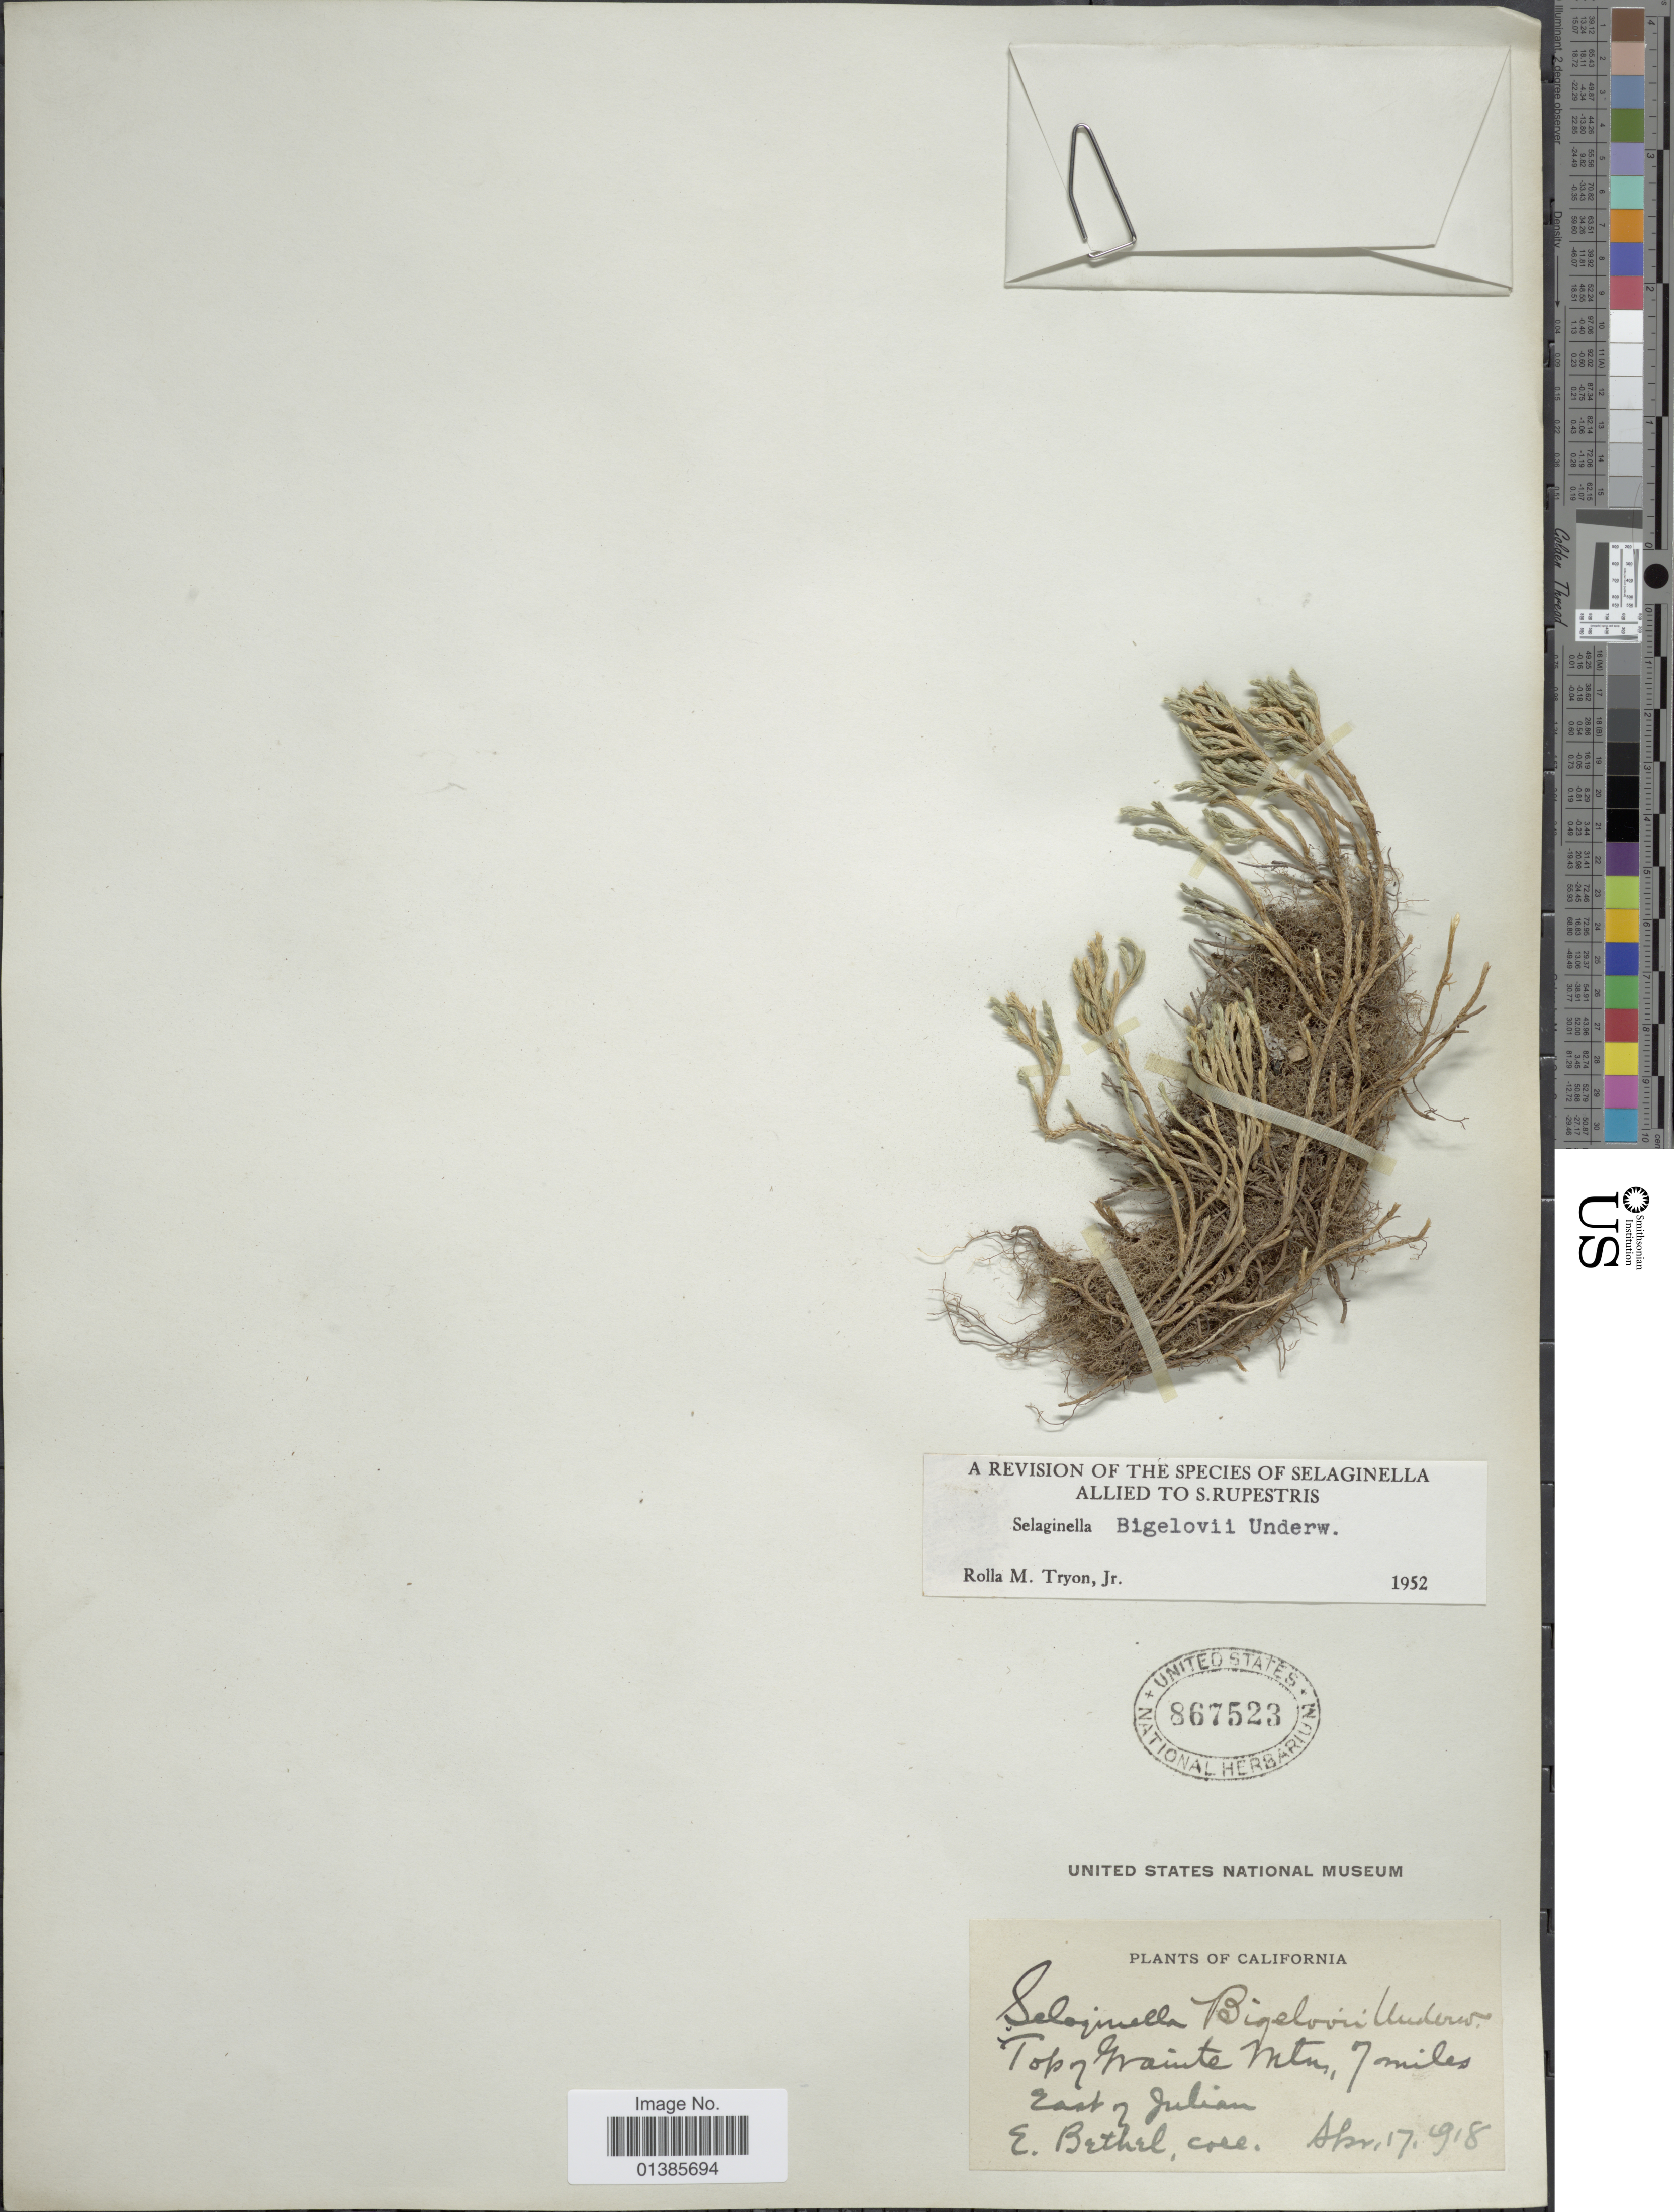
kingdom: Plantae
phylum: Tracheophyta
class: Lycopodiopsida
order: Selaginellales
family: Selaginellaceae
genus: Selaginella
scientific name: Selaginella bigelovii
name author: Underw.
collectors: E. Bethel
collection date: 1918-04-17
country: United States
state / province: California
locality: Top of Granite Mtns, 7 miles East of Julian.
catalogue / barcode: US 867523